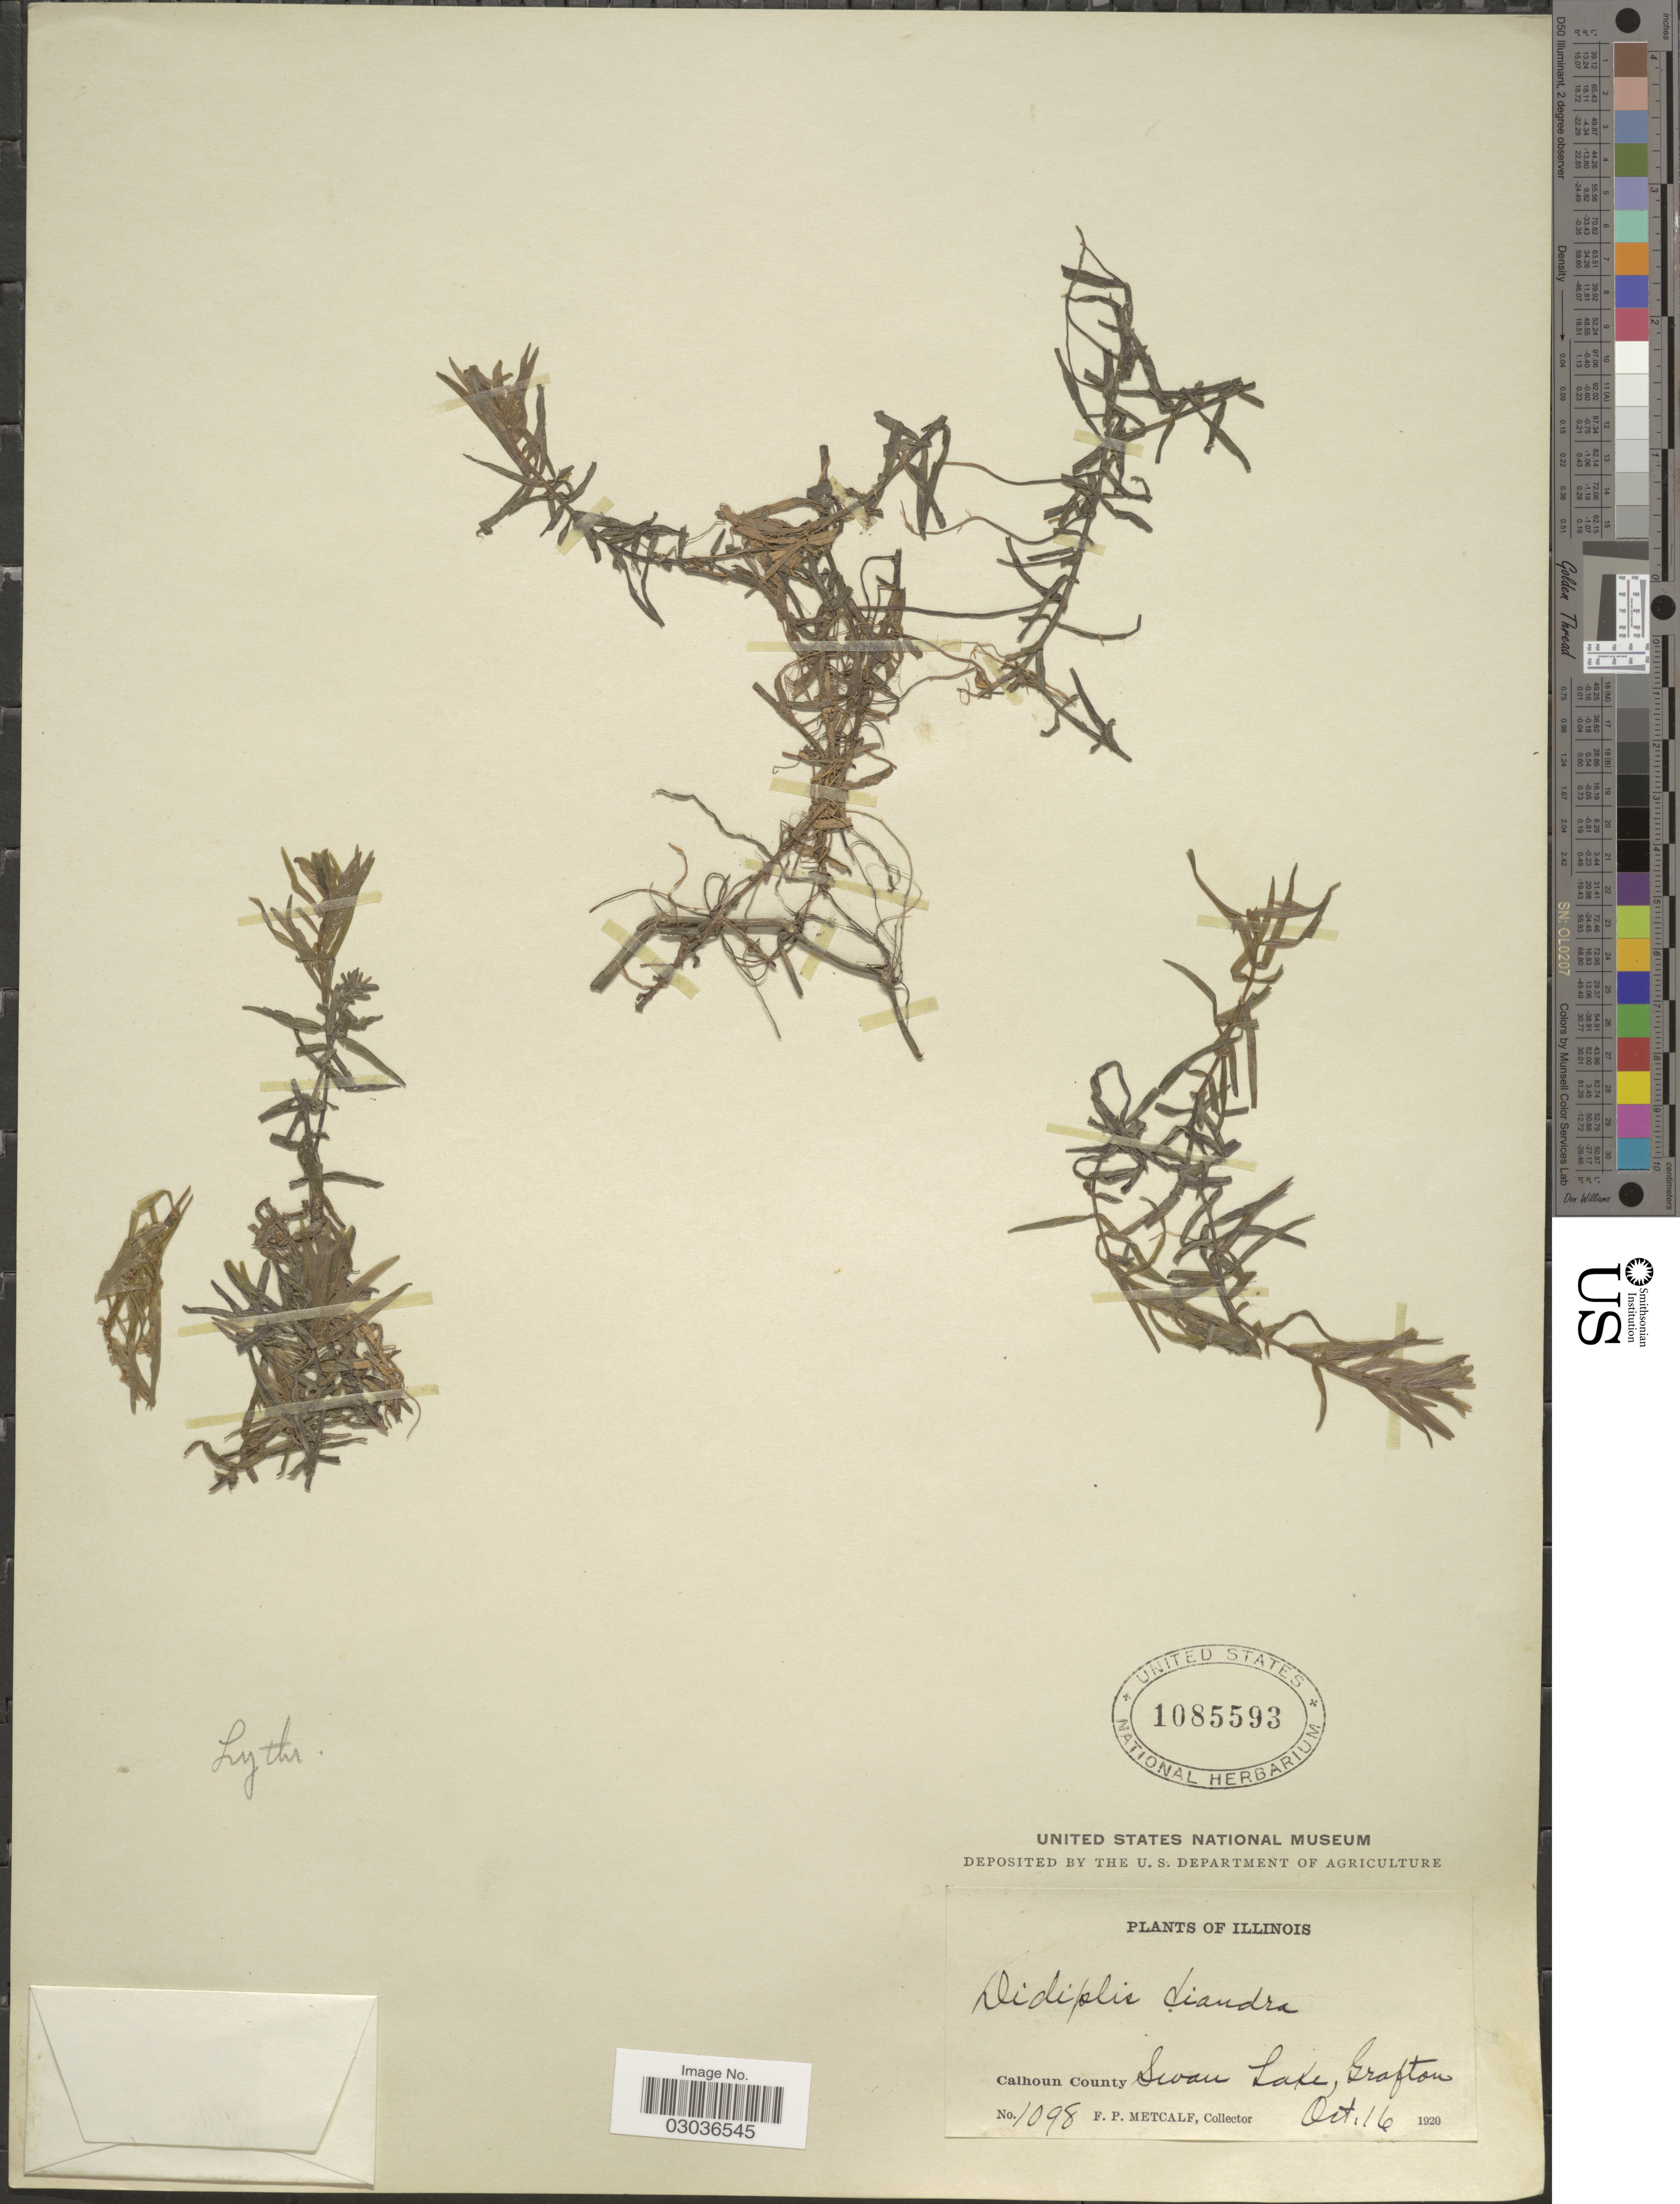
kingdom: Plantae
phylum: Tracheophyta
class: Magnoliopsida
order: Myrtales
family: Lythraceae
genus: Didiplis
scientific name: Didiplis diandra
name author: (Nutt. ex DC.) Alph. Wood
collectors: F. Metcalf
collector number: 1098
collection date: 1920-10-16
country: United States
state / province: Illinois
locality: Calhoun County Swan Lake, Grafton.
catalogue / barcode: US 1085593